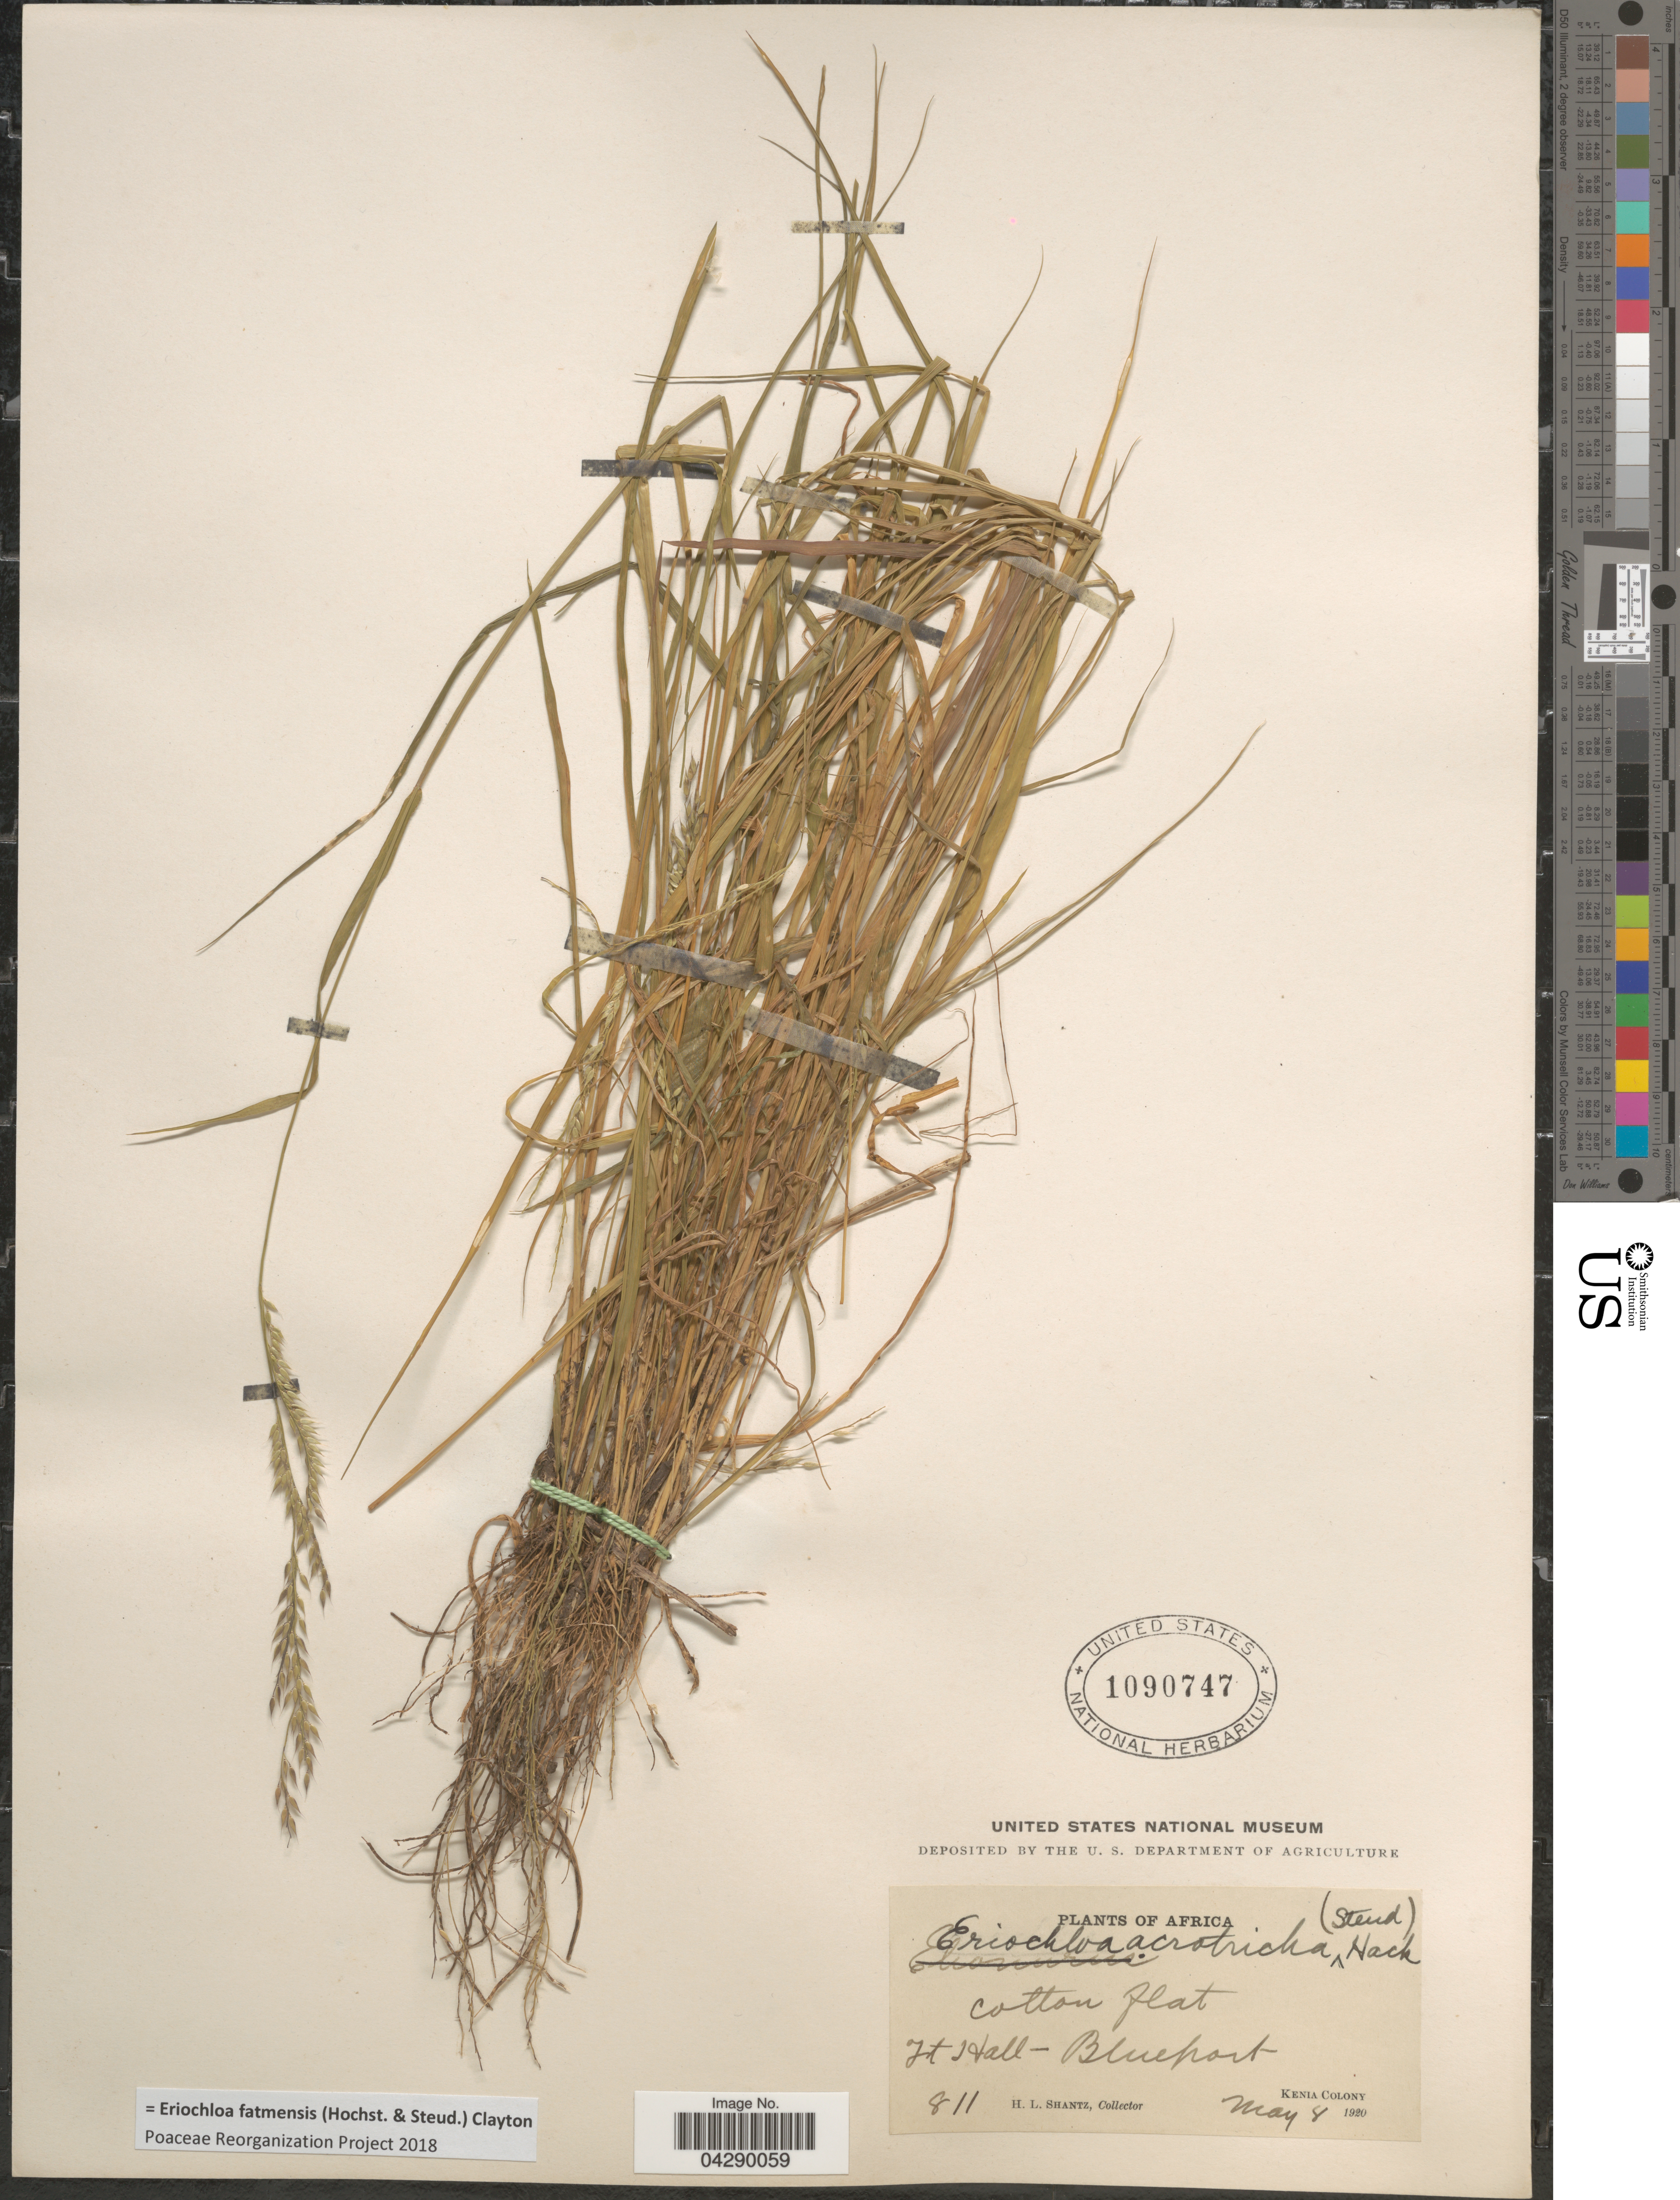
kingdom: Plantae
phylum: Tracheophyta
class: Liliopsida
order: Poales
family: Poaceae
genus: Eriochloa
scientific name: Eriochloa fatmensis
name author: (Hochst. & Steud.) Clayton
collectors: H. Shantz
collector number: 811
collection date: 1920-05-08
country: Kenya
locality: Cotton flat. Ft Hall - Blueport. Kenia Colony.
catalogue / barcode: US 1090747